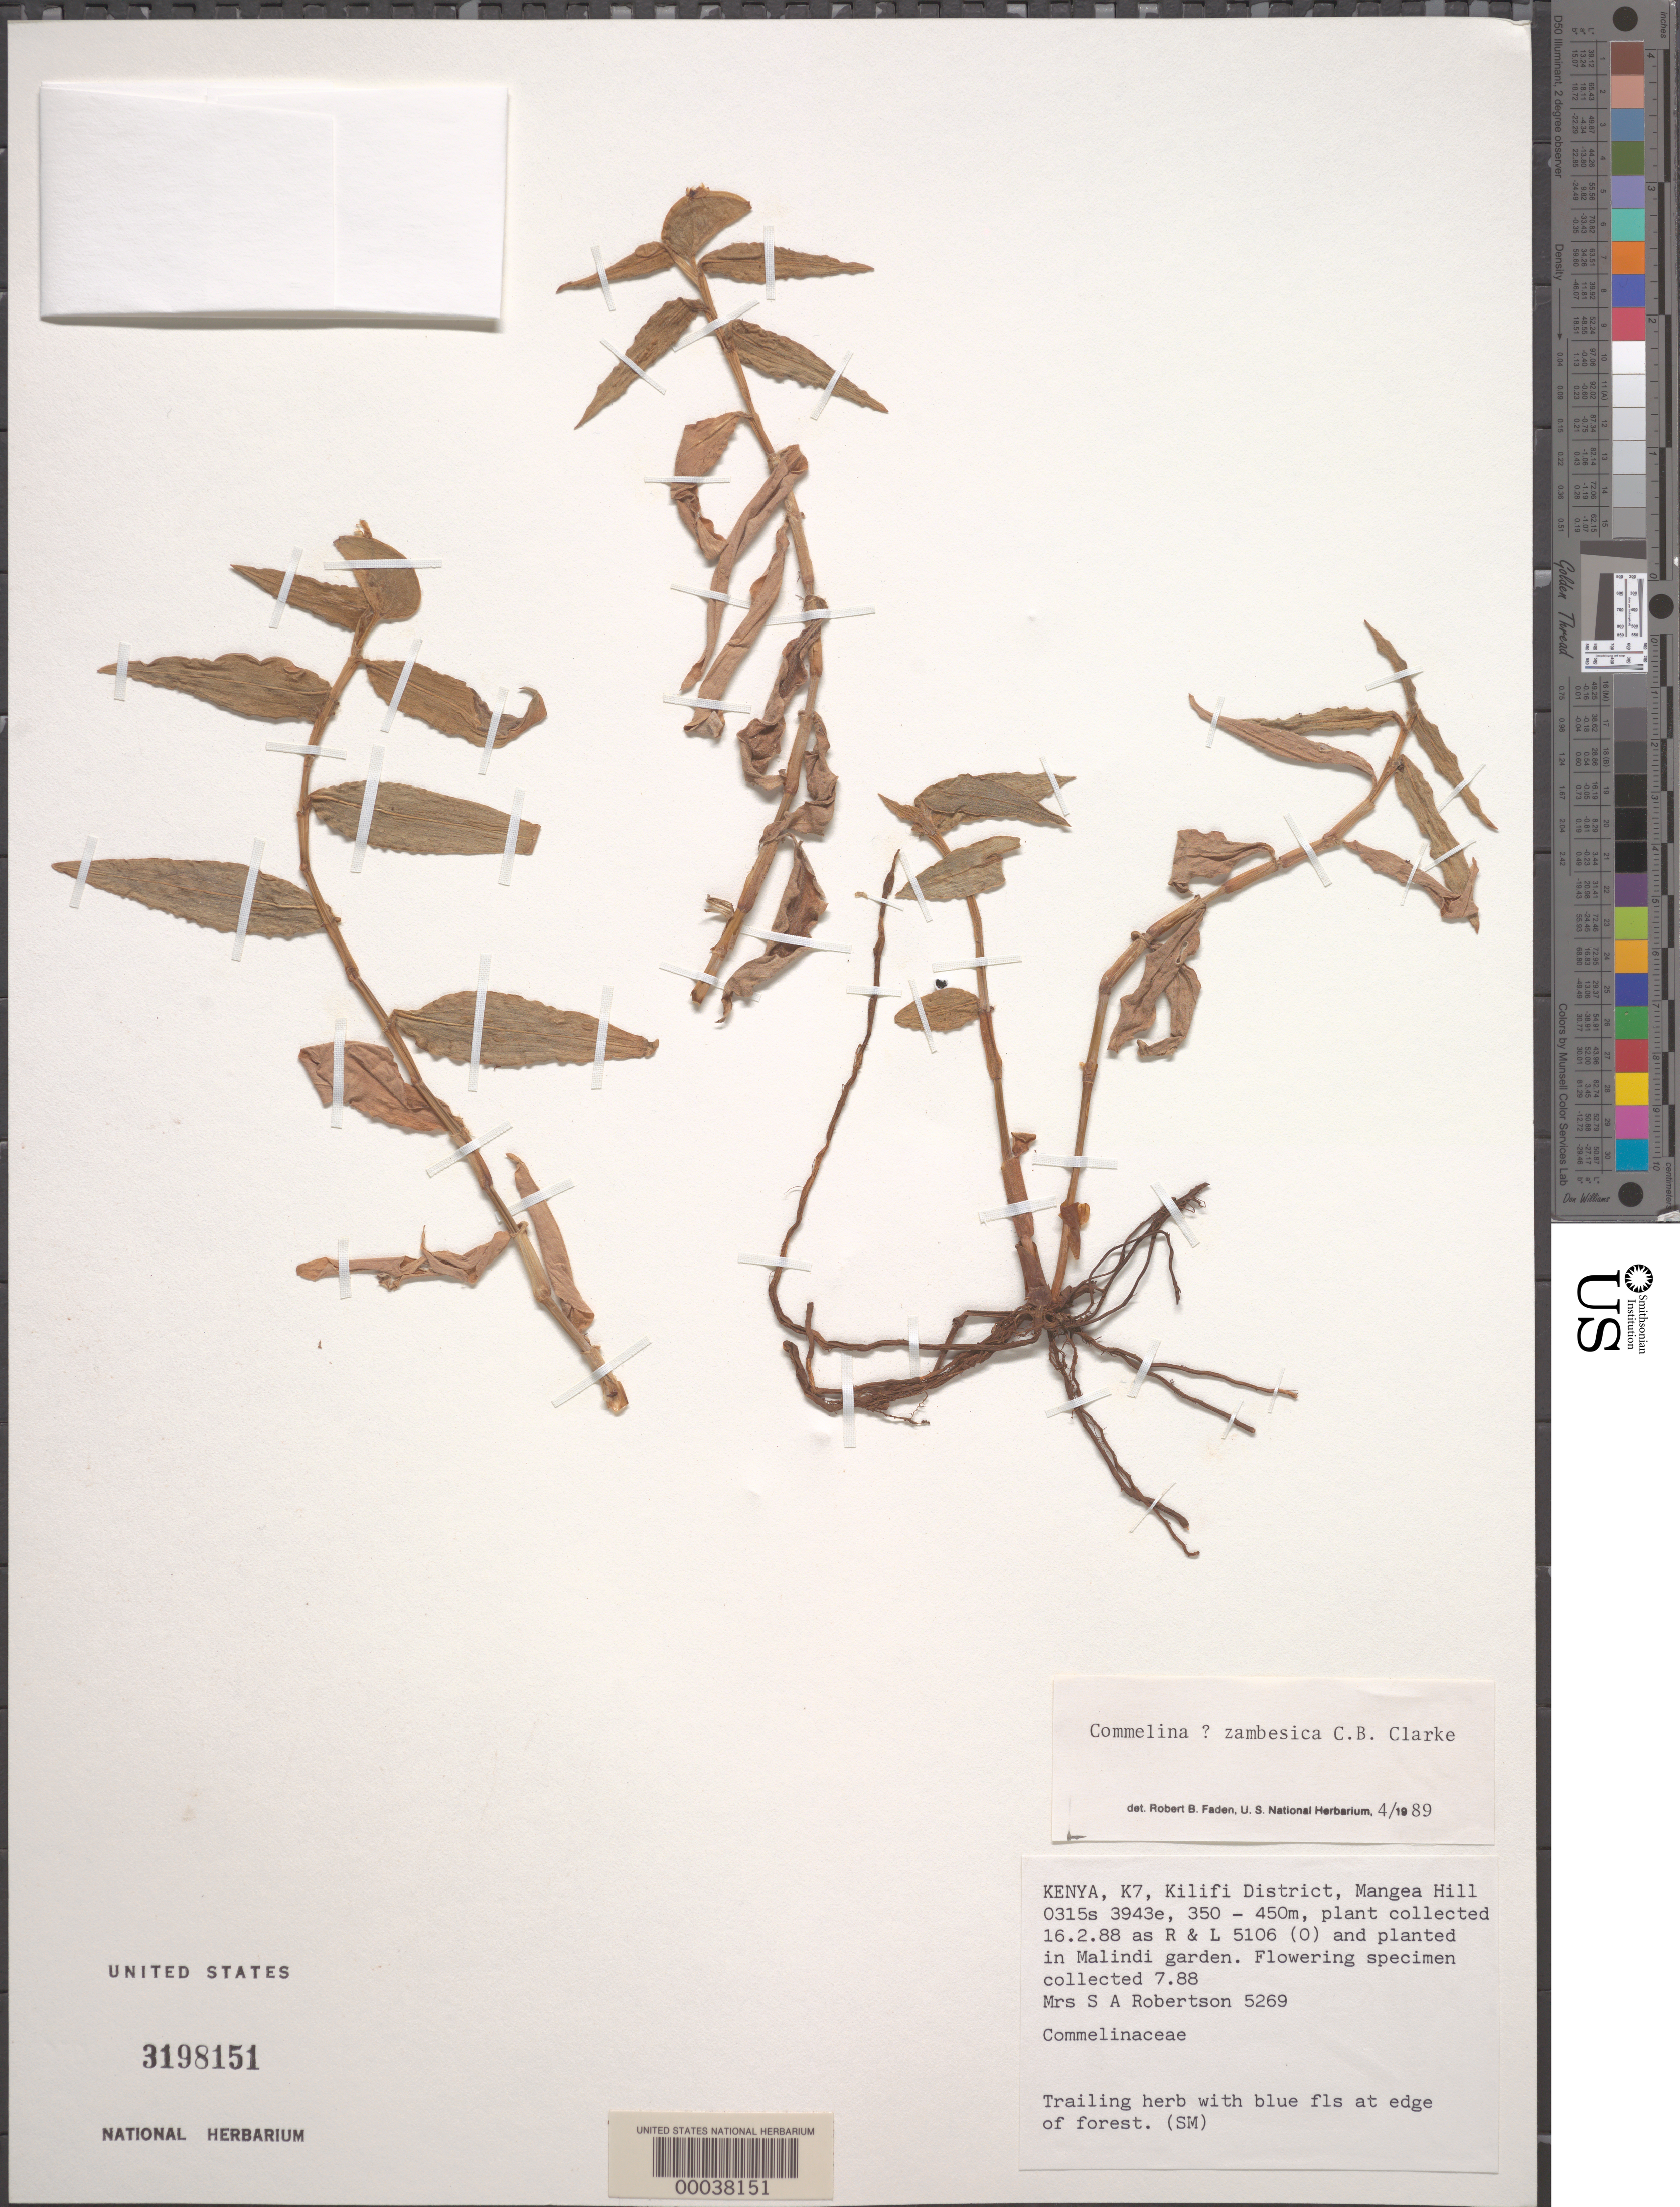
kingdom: Plantae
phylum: Tracheophyta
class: Liliopsida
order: Commelinales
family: Commelinaceae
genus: Commelina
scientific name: Commelina zambesica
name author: C.B. Clarke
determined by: Faden, Robert B., (US), Smithsonian Institution - National Museum of Natural History (UNITED STATES)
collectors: Mrs. S. A. Robertson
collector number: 5269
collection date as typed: Jul 1988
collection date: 1988-07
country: Kenya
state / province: Kilifi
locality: K7, kilifi dist, mangea hill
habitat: At edge of forest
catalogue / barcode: US 3198151